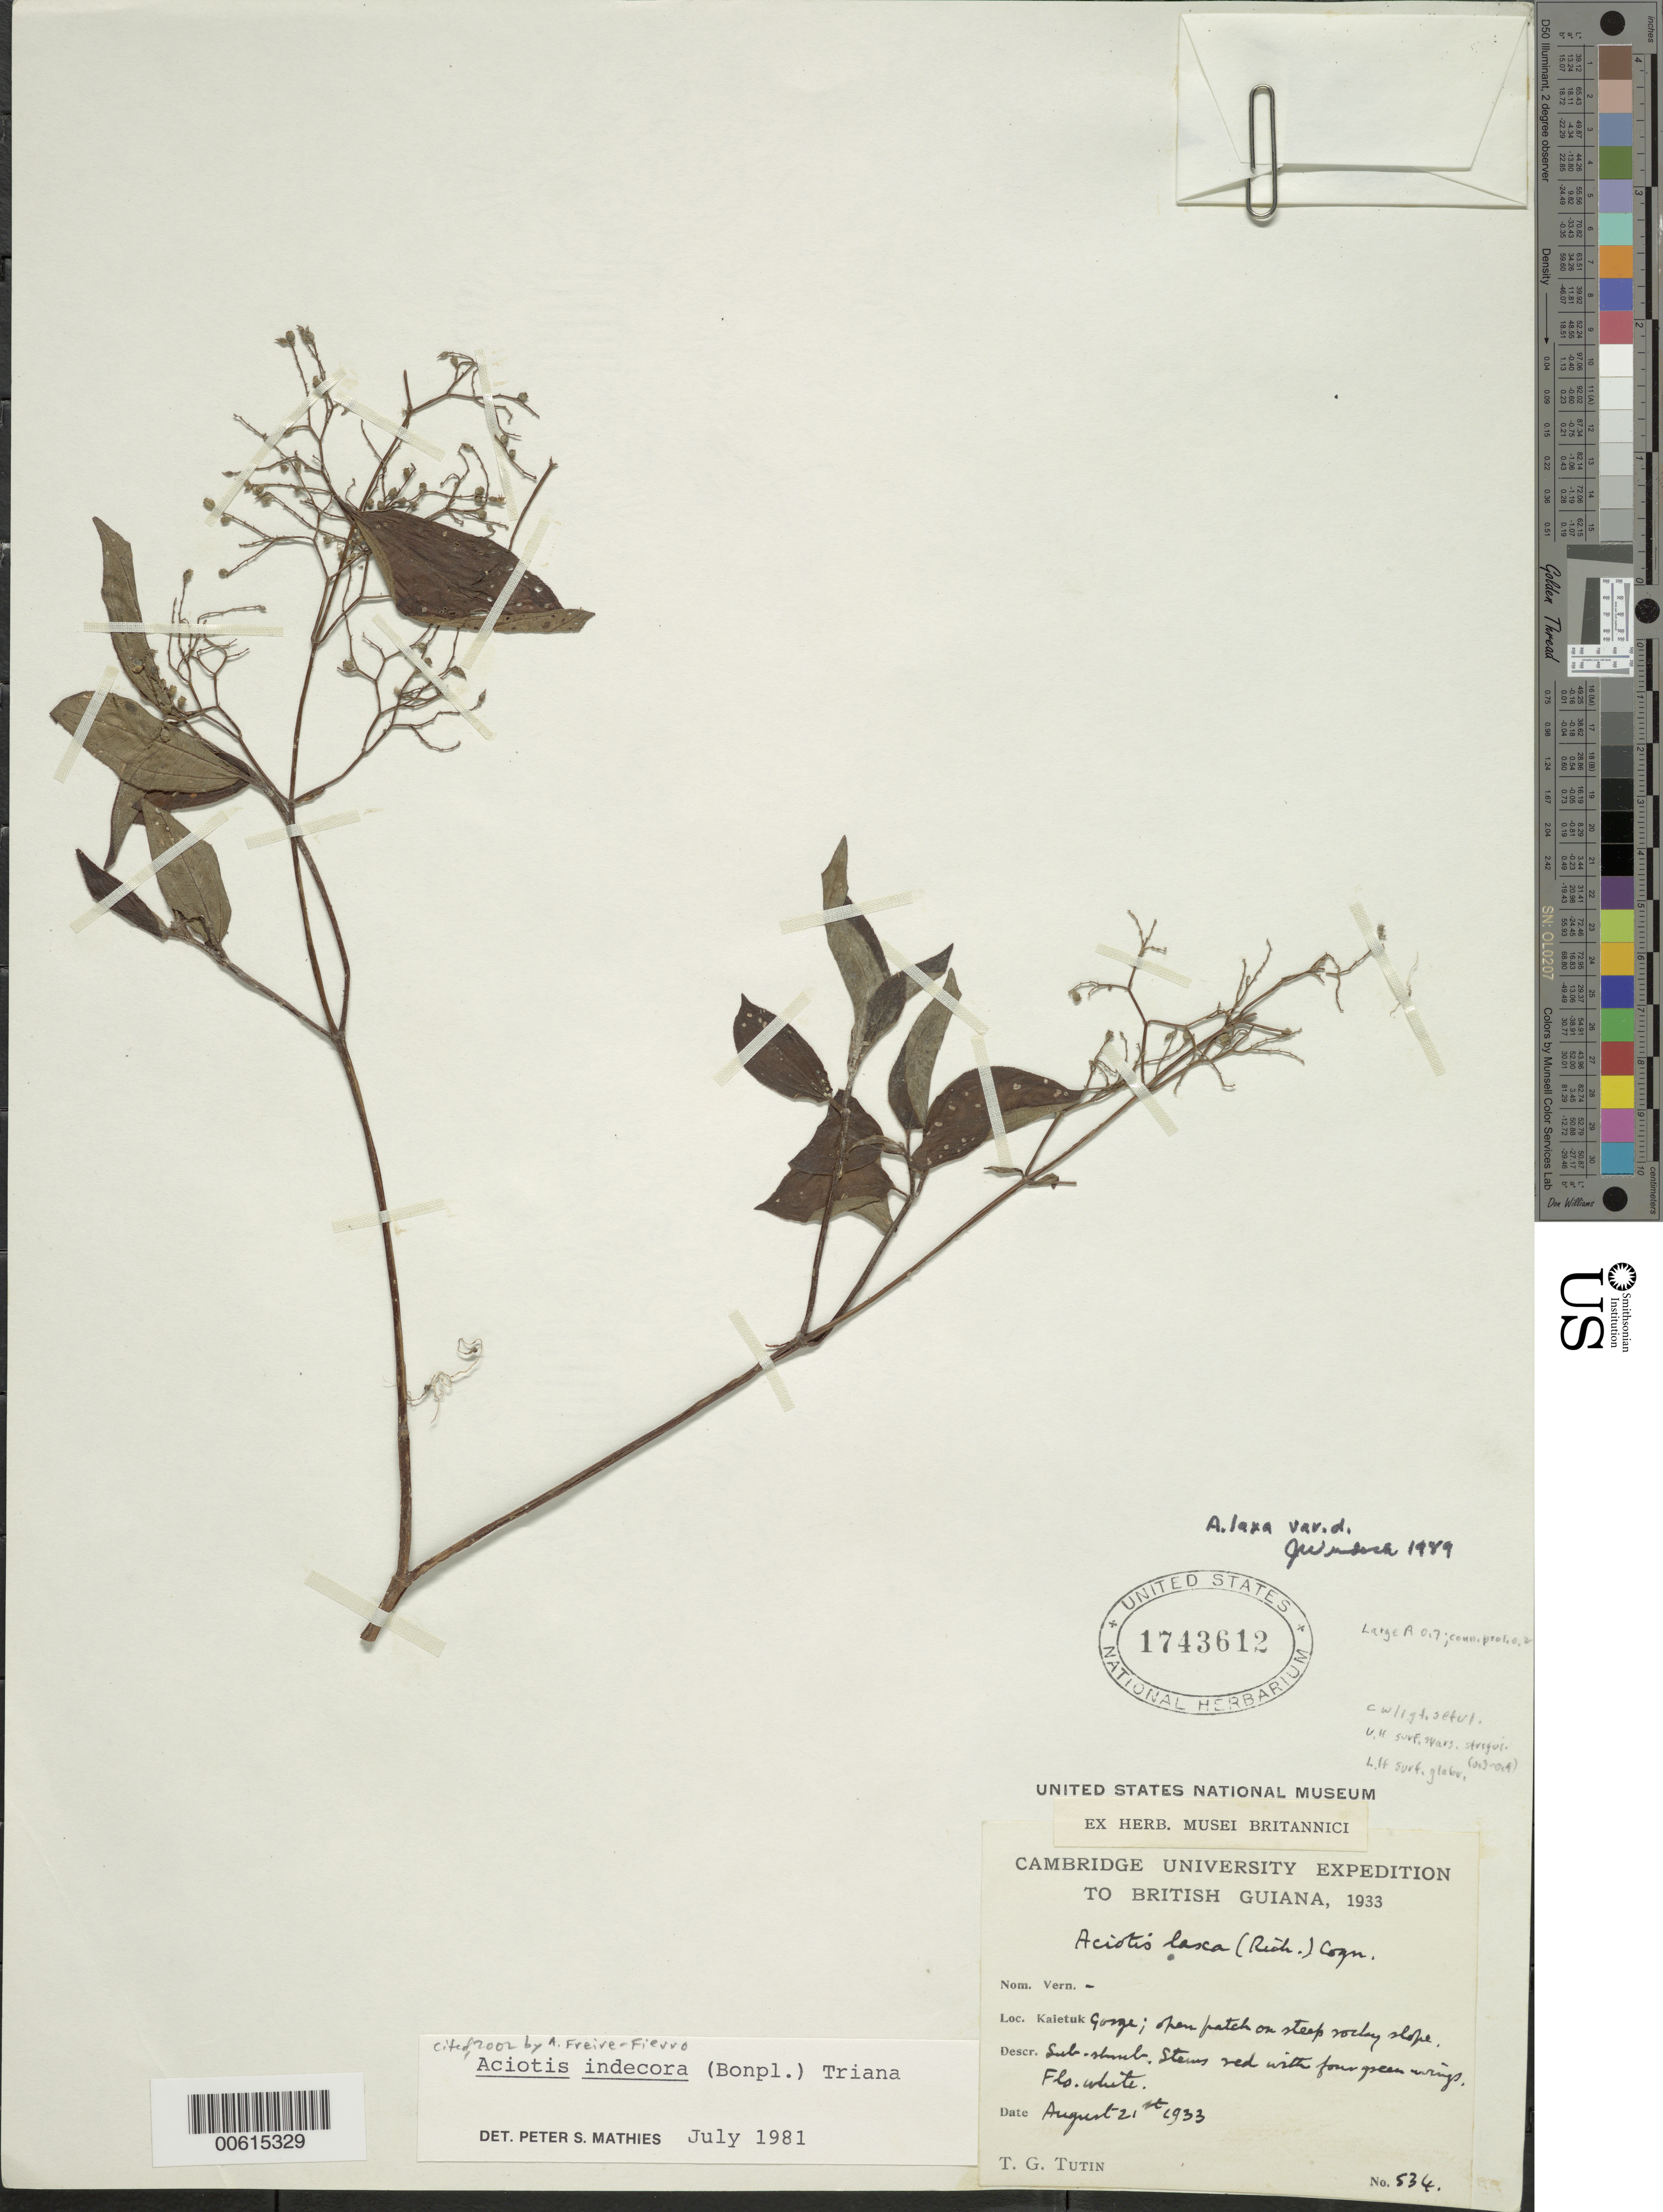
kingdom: Plantae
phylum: Tracheophyta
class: Magnoliopsida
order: Myrtales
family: Melastomataceae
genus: Aciotis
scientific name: Aciotis indecora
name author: (Bonpl.) Triana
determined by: Mathies, P. S.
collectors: T. G. Tutin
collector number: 534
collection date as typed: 21-Aug-33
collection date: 1933-08-21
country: Guyana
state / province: Potaro-Siparuni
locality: Kaieteur Plateau, Kaieteur Falls, Potaro Gorge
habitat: Open patch on steep rocky slope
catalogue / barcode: US 1743612